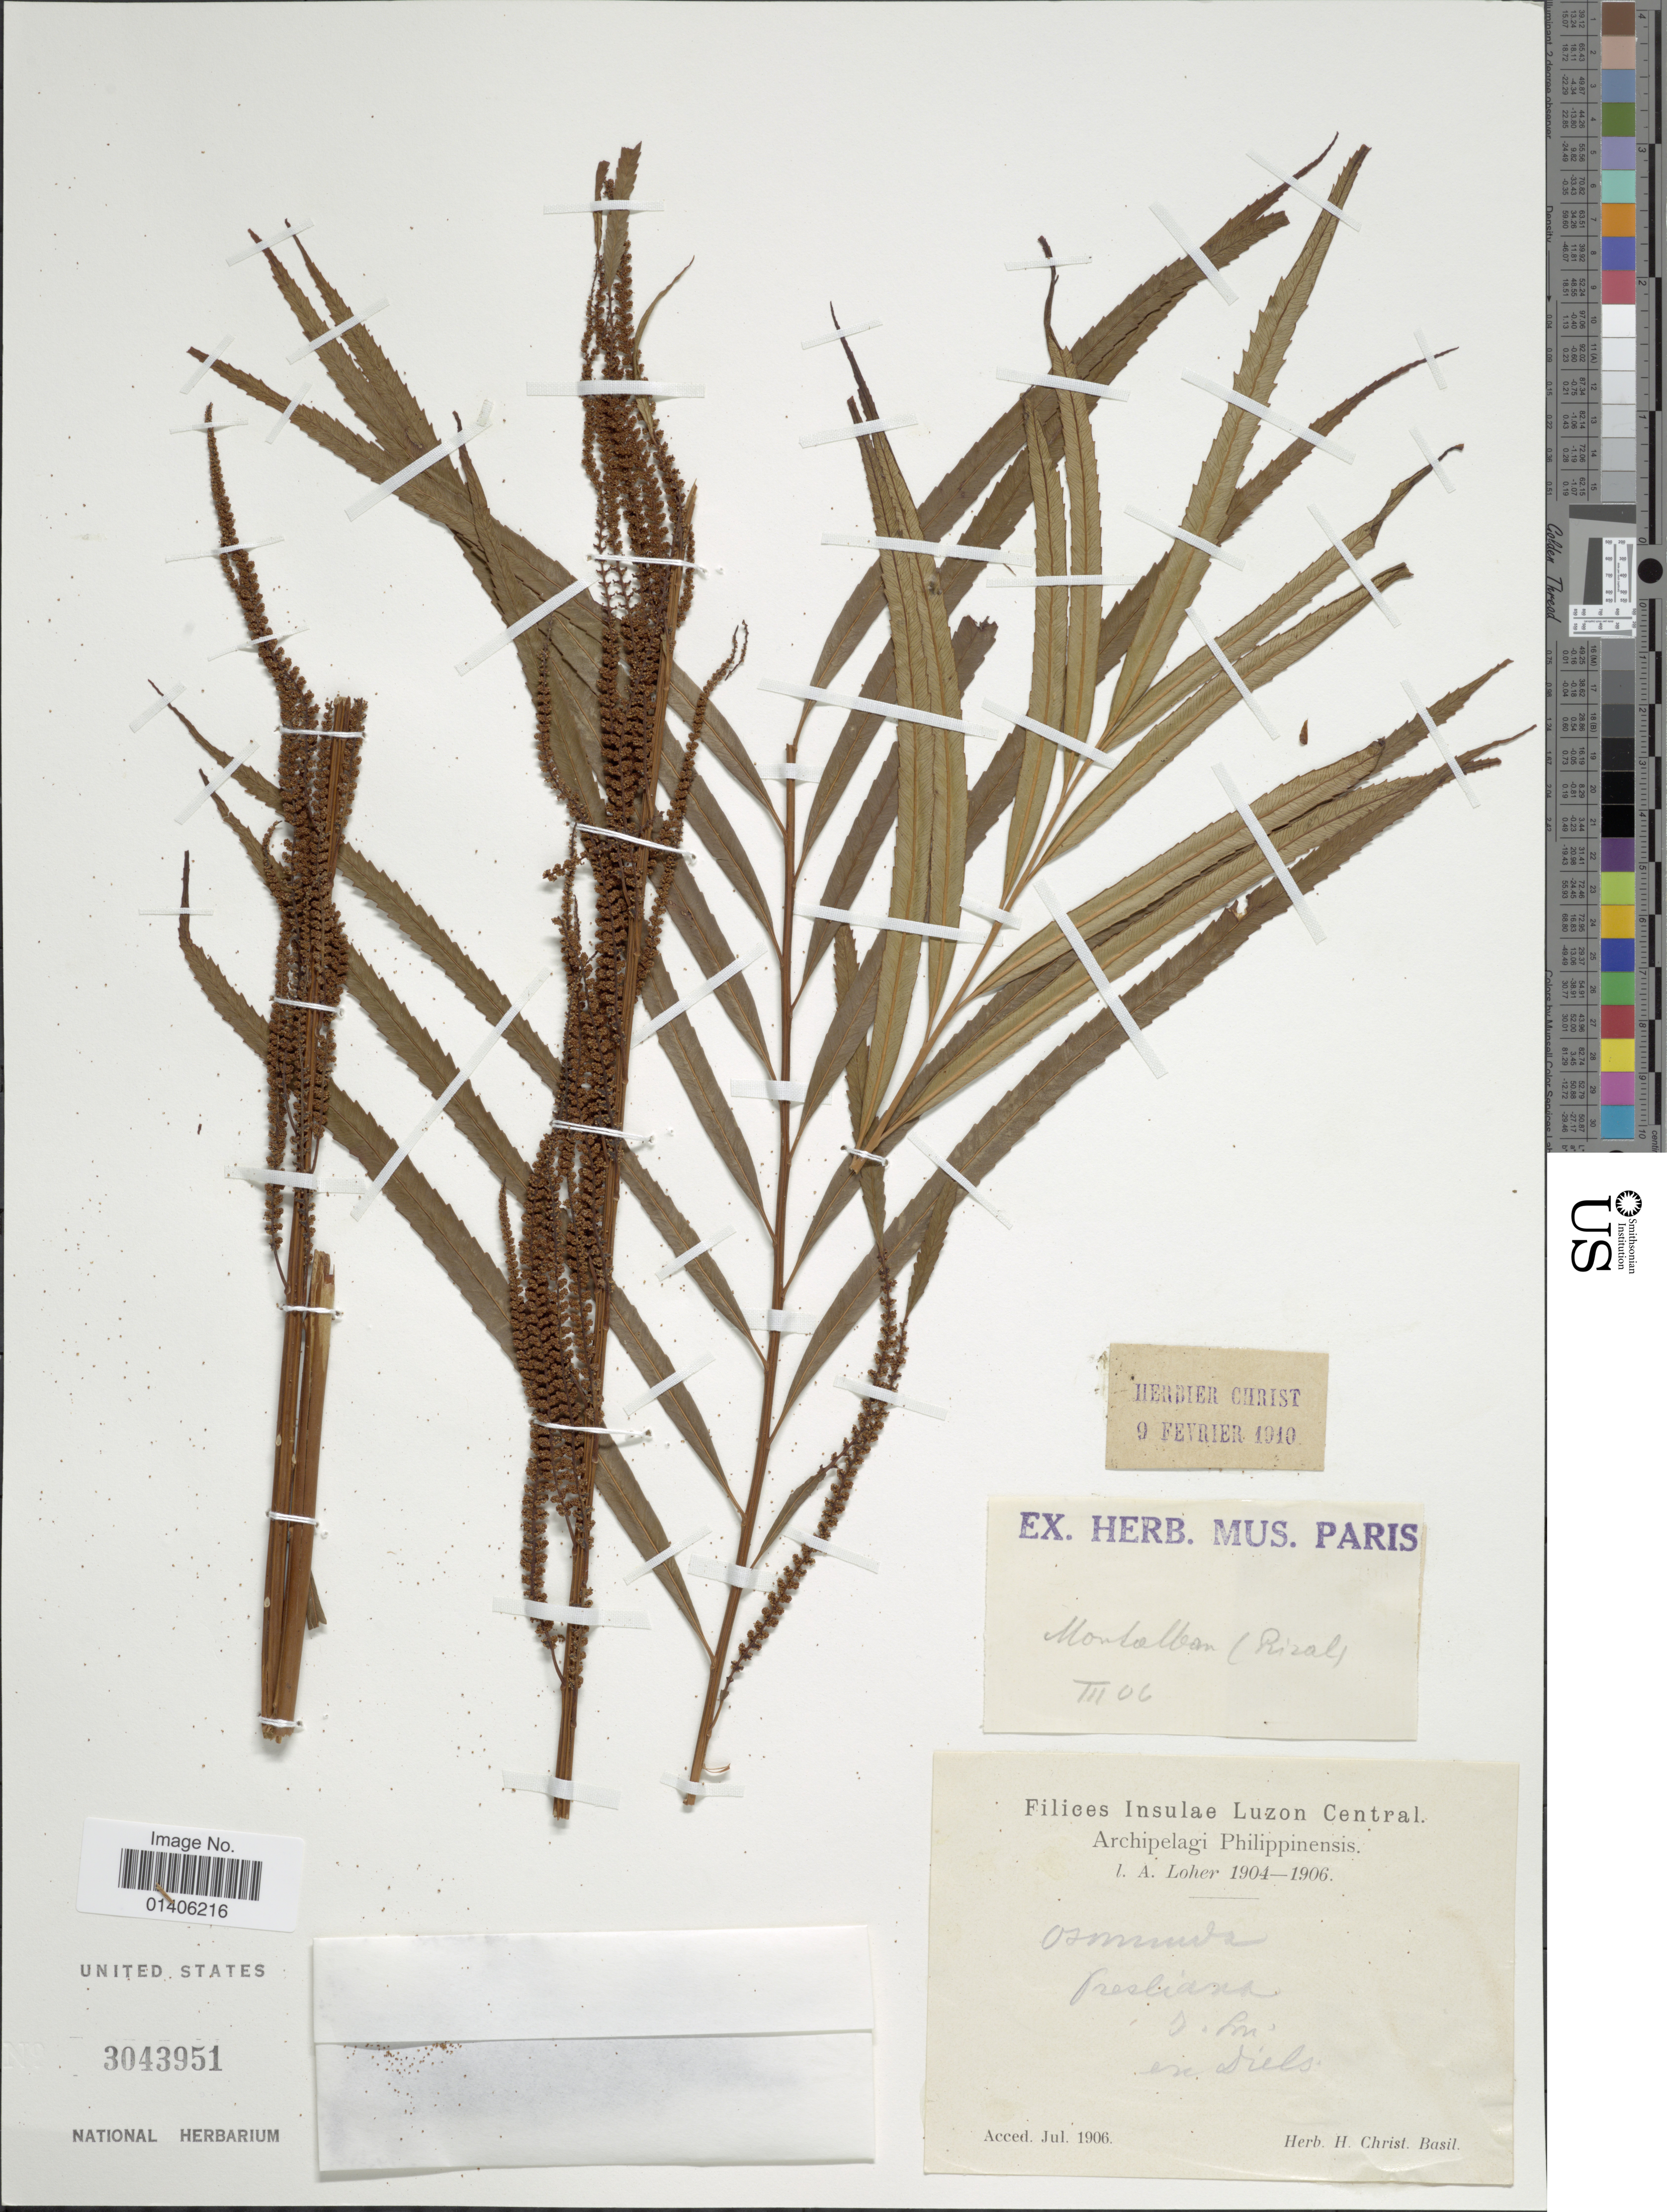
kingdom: Plantae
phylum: Tracheophyta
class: Polypodiopsida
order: Osmundales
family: Osmundaceae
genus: Osmunda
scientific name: Osmunda bromeliifolia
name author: (C. Presl) Copel.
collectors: ex herb. H. Christ Basil.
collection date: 1906-07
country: Philippines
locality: Insulae Luzon Central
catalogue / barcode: US 3043951